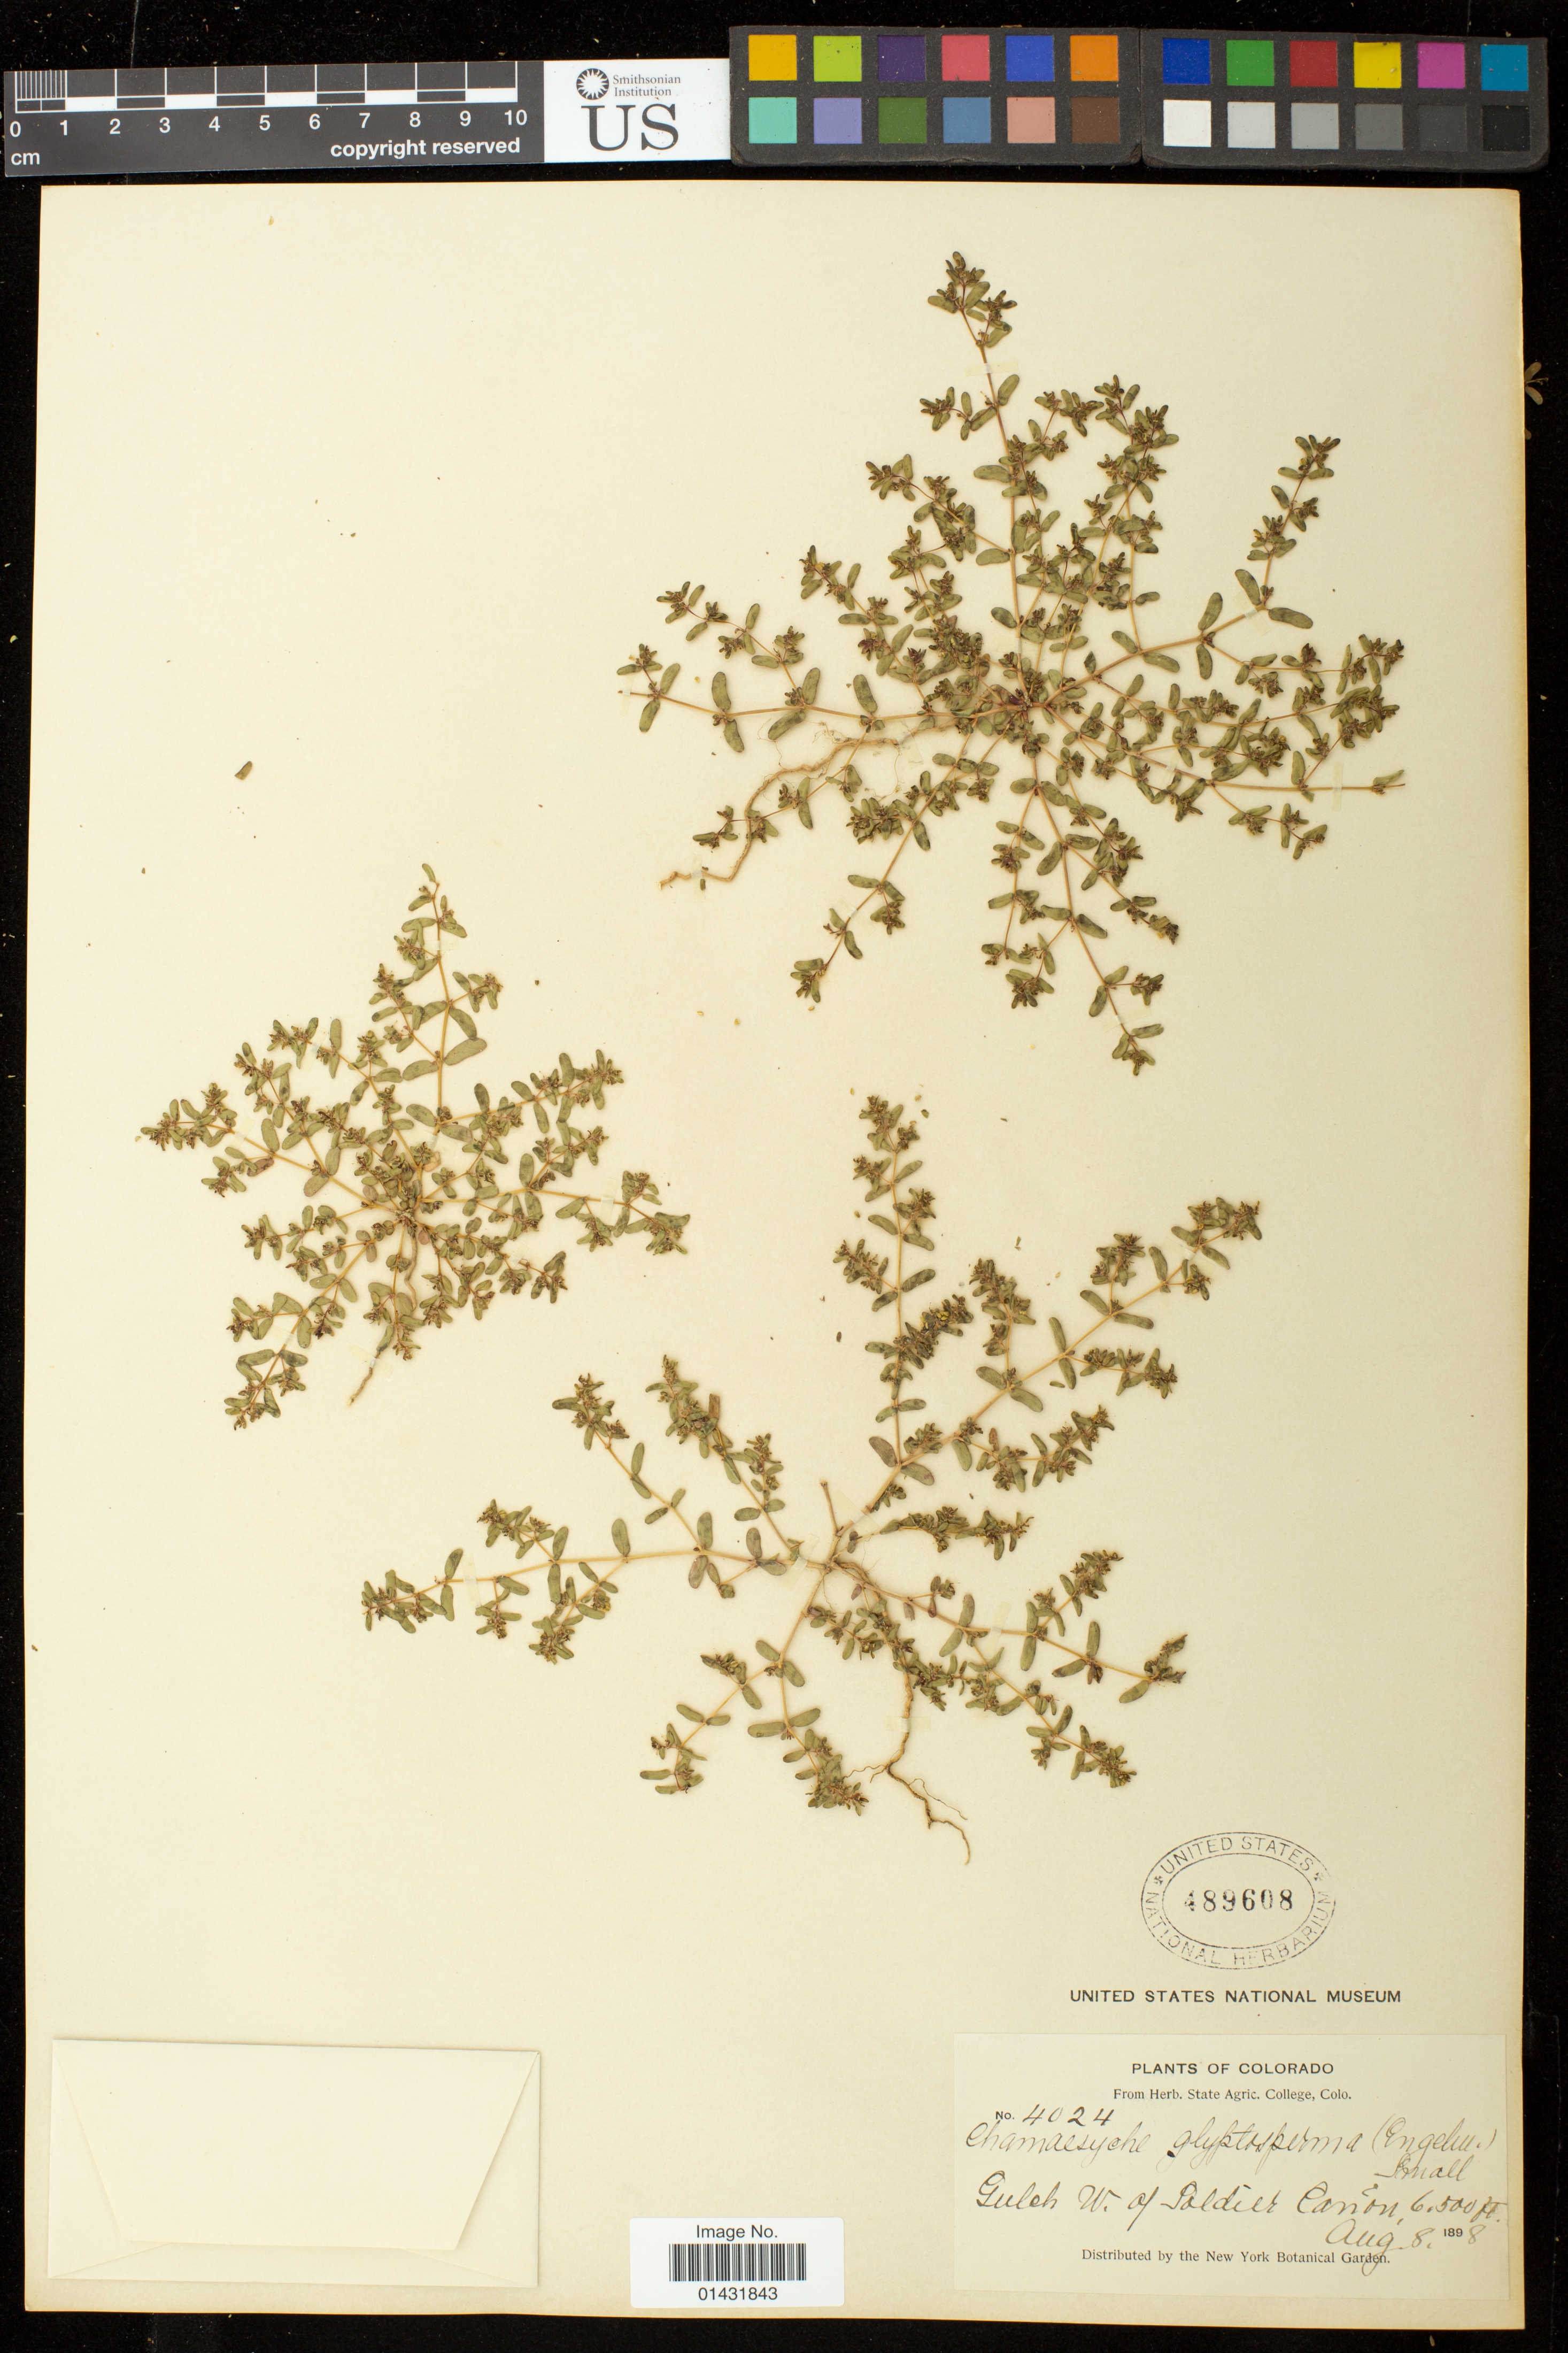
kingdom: Plantae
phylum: Tracheophyta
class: Magnoliopsida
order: Malpighiales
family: Euphorbiaceae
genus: Euphorbia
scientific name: Euphorbia glyptosperma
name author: Engelm.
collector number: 4024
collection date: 1898-08-08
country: United States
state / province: Colorado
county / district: Baca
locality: Gulch W. of Soldier Canon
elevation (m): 1981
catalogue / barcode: US 489608